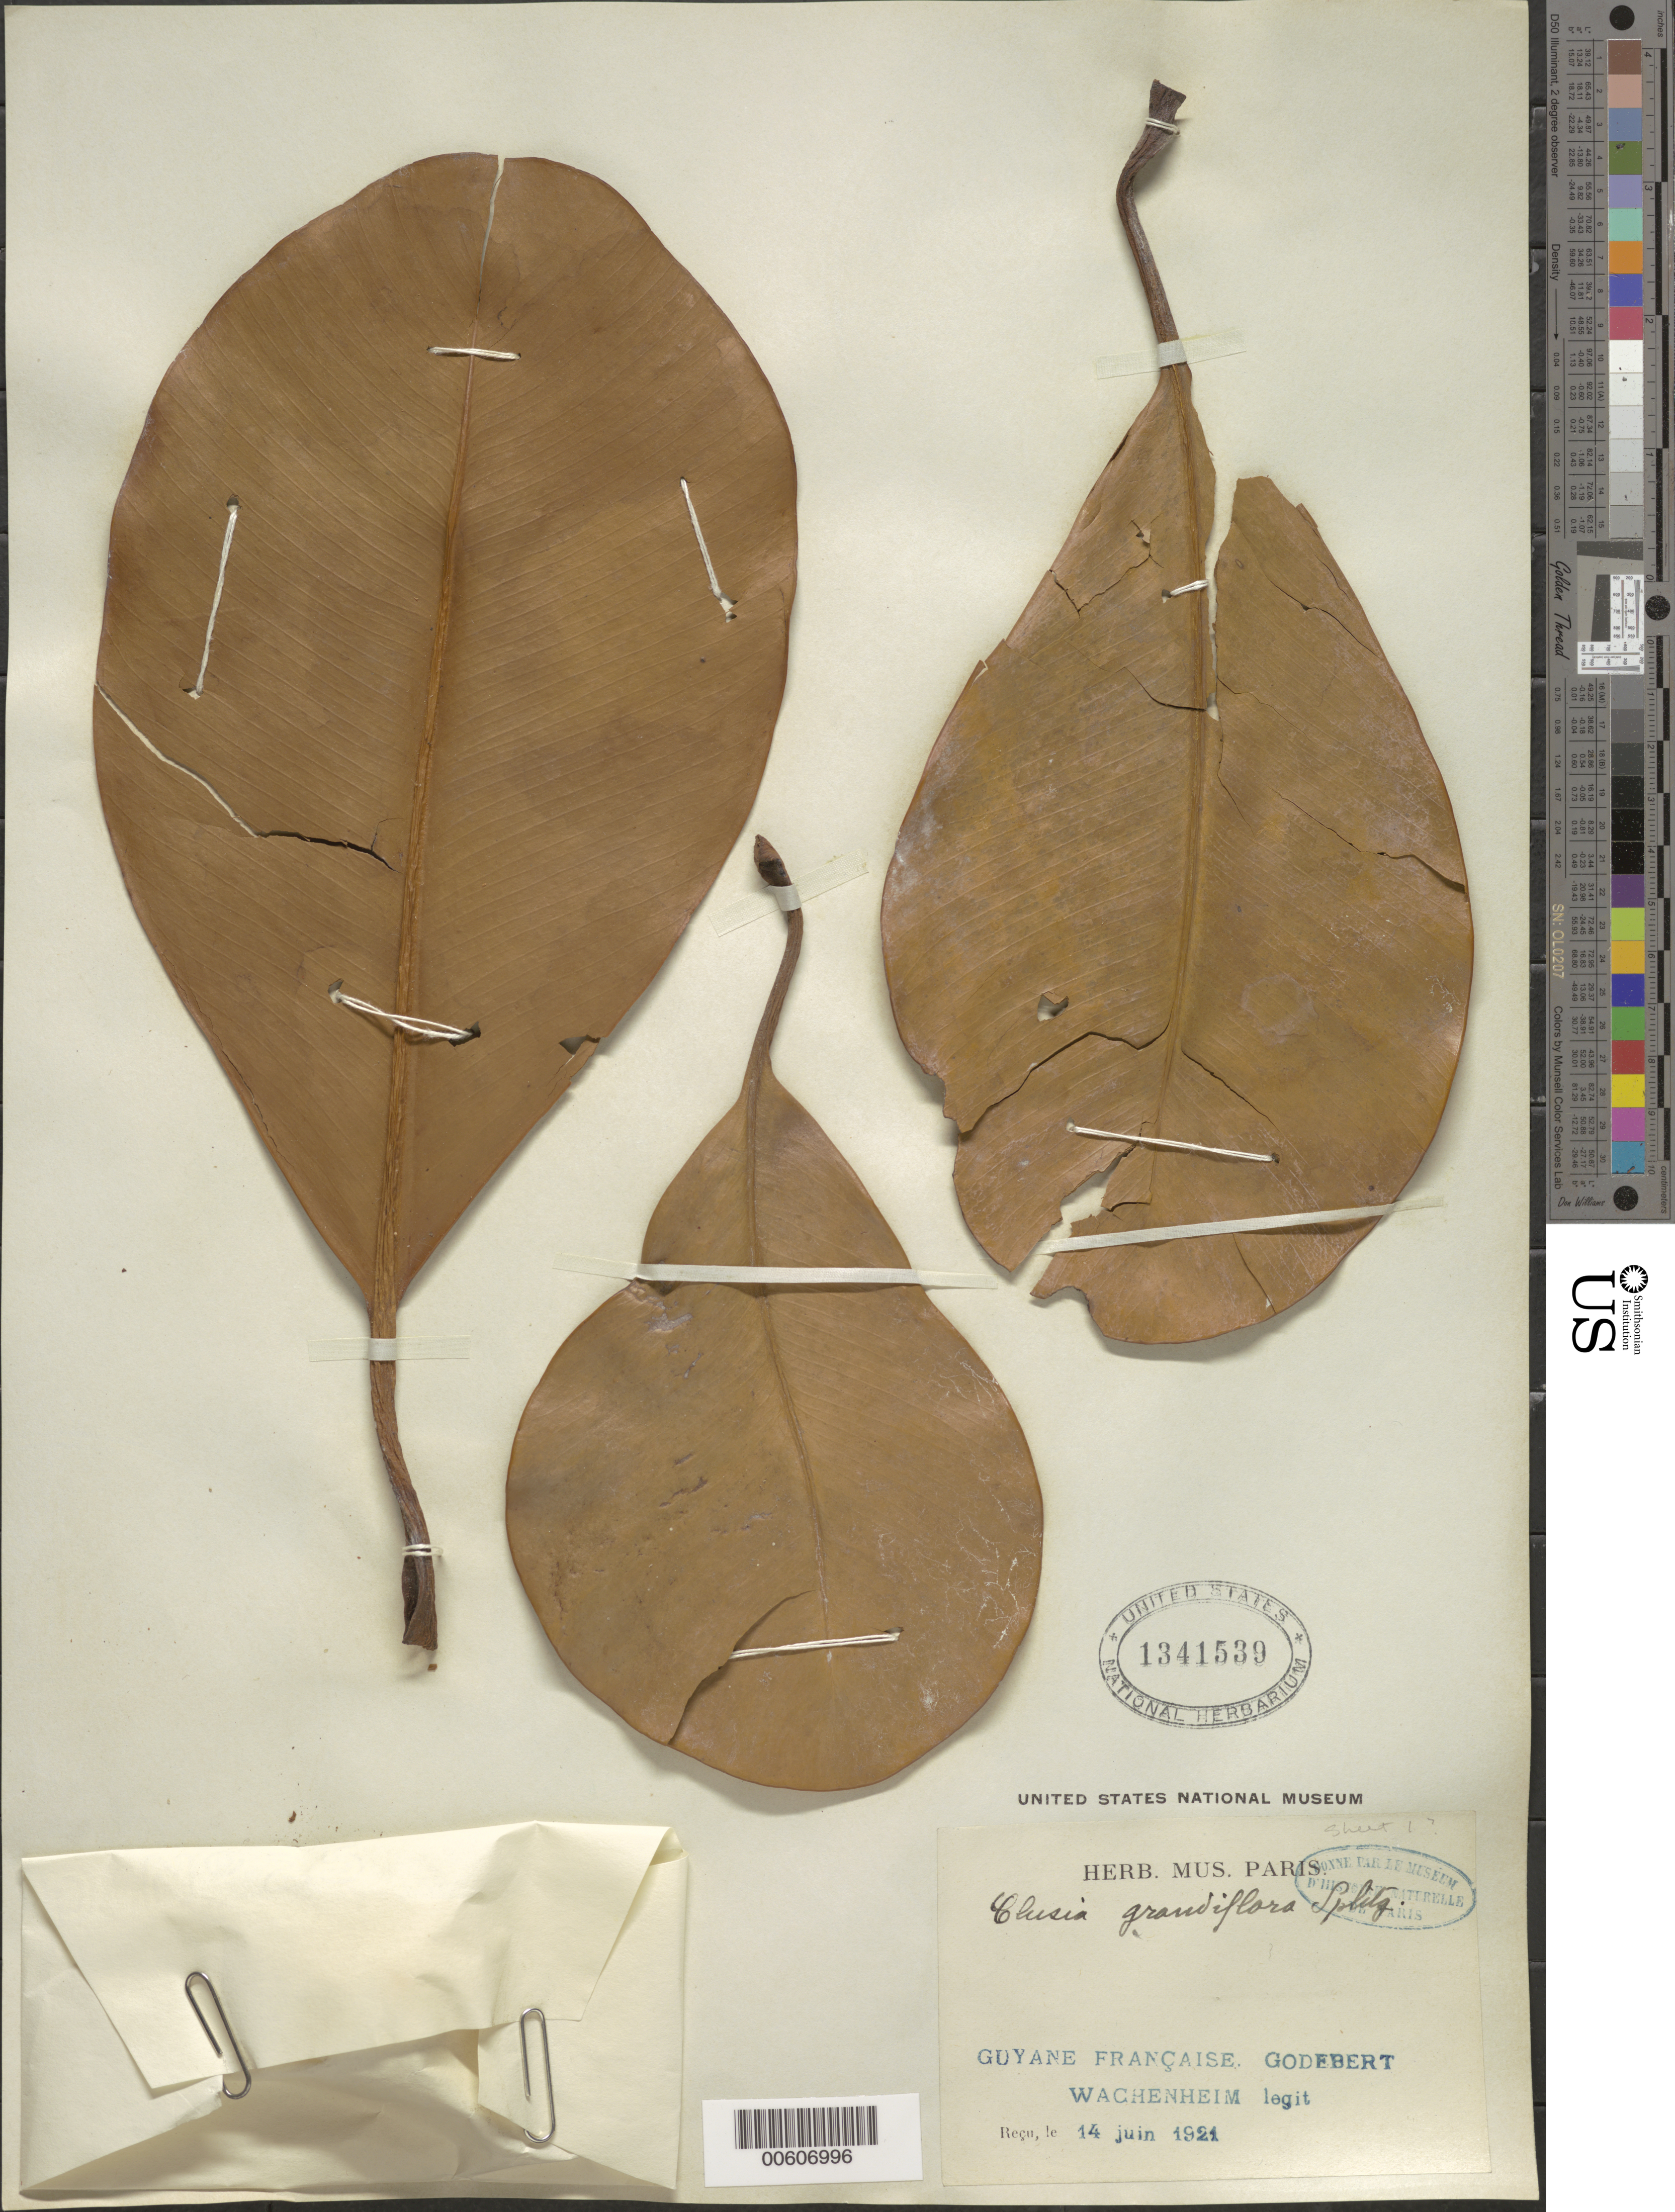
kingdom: Plantae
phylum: Tracheophyta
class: Magnoliopsida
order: Malpighiales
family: Clusiaceae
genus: Clusia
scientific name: Clusia grandiflora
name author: Splitg.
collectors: G. Wachenheim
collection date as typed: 14-Jun-21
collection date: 1921-06-14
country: French Guiana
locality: Godebert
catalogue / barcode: US 1341539